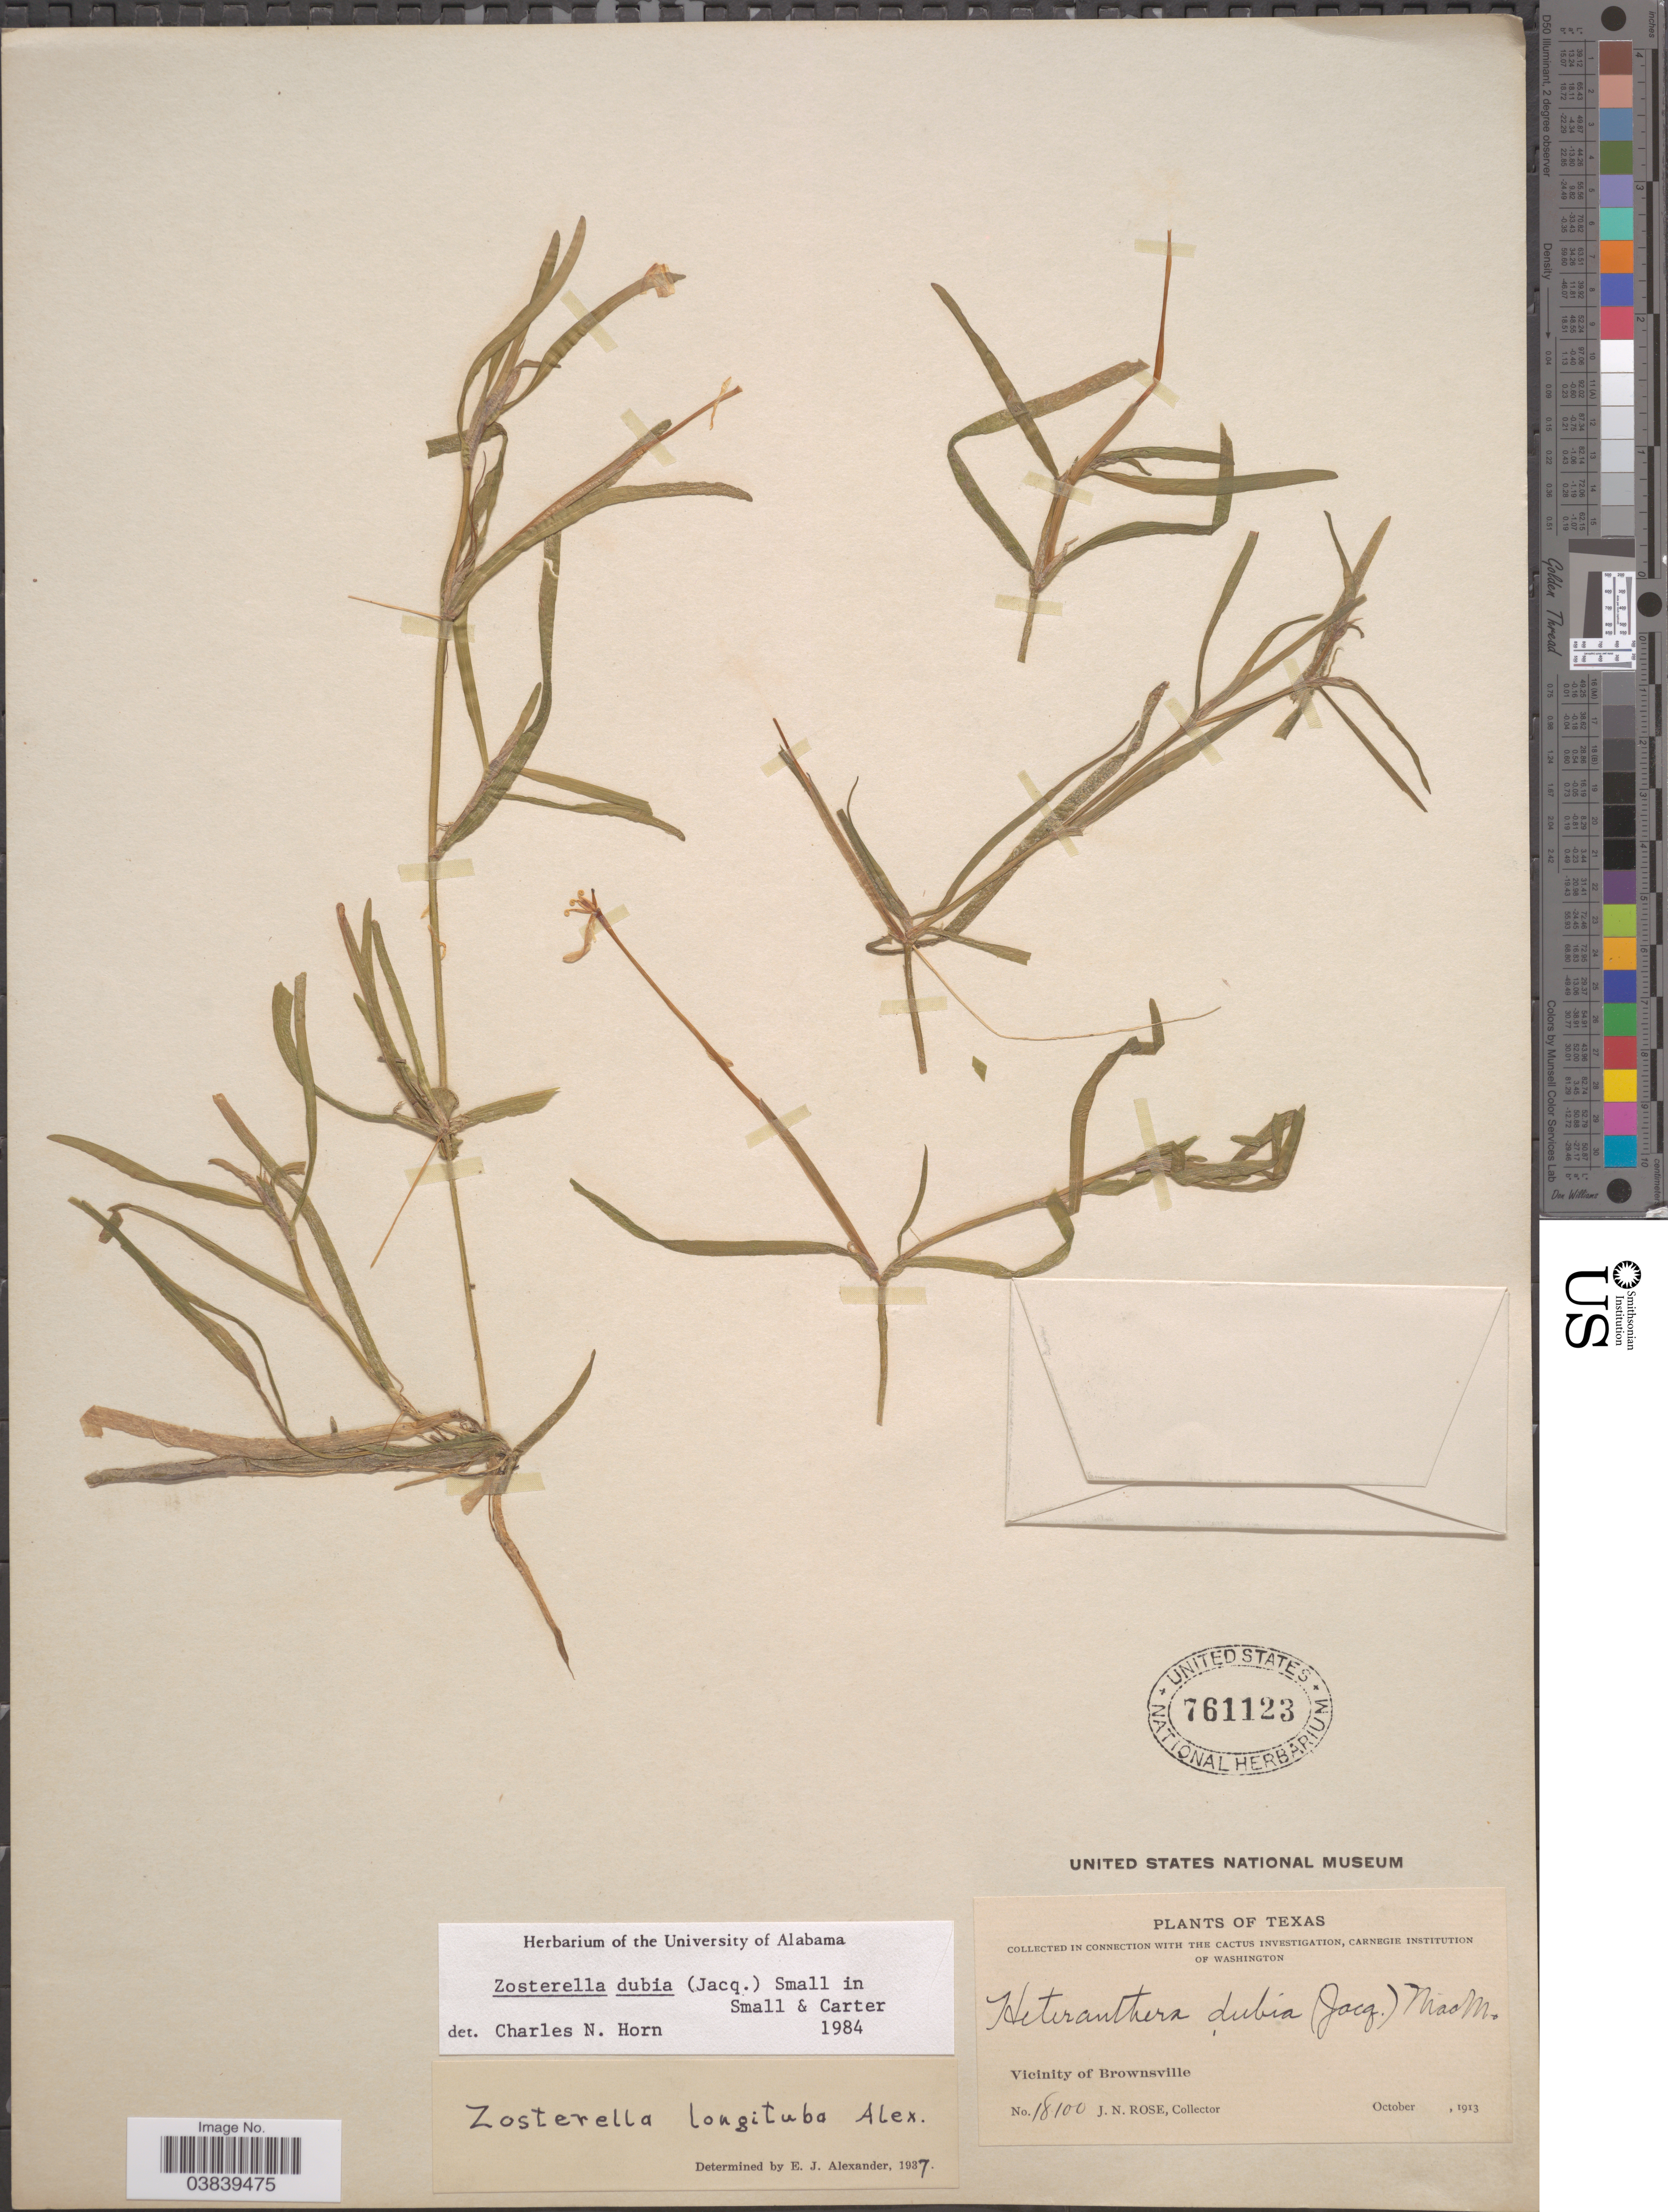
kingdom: Plantae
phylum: Tracheophyta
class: Liliopsida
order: Commelinales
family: Pontederiaceae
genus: Heteranthera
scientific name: Heteranthera dubia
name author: (Jacq.) MacMill.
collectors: J. N. Rose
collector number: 18100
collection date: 1913-10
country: United States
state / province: Texas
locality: Vicinity of Brownsville.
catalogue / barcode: US 761123